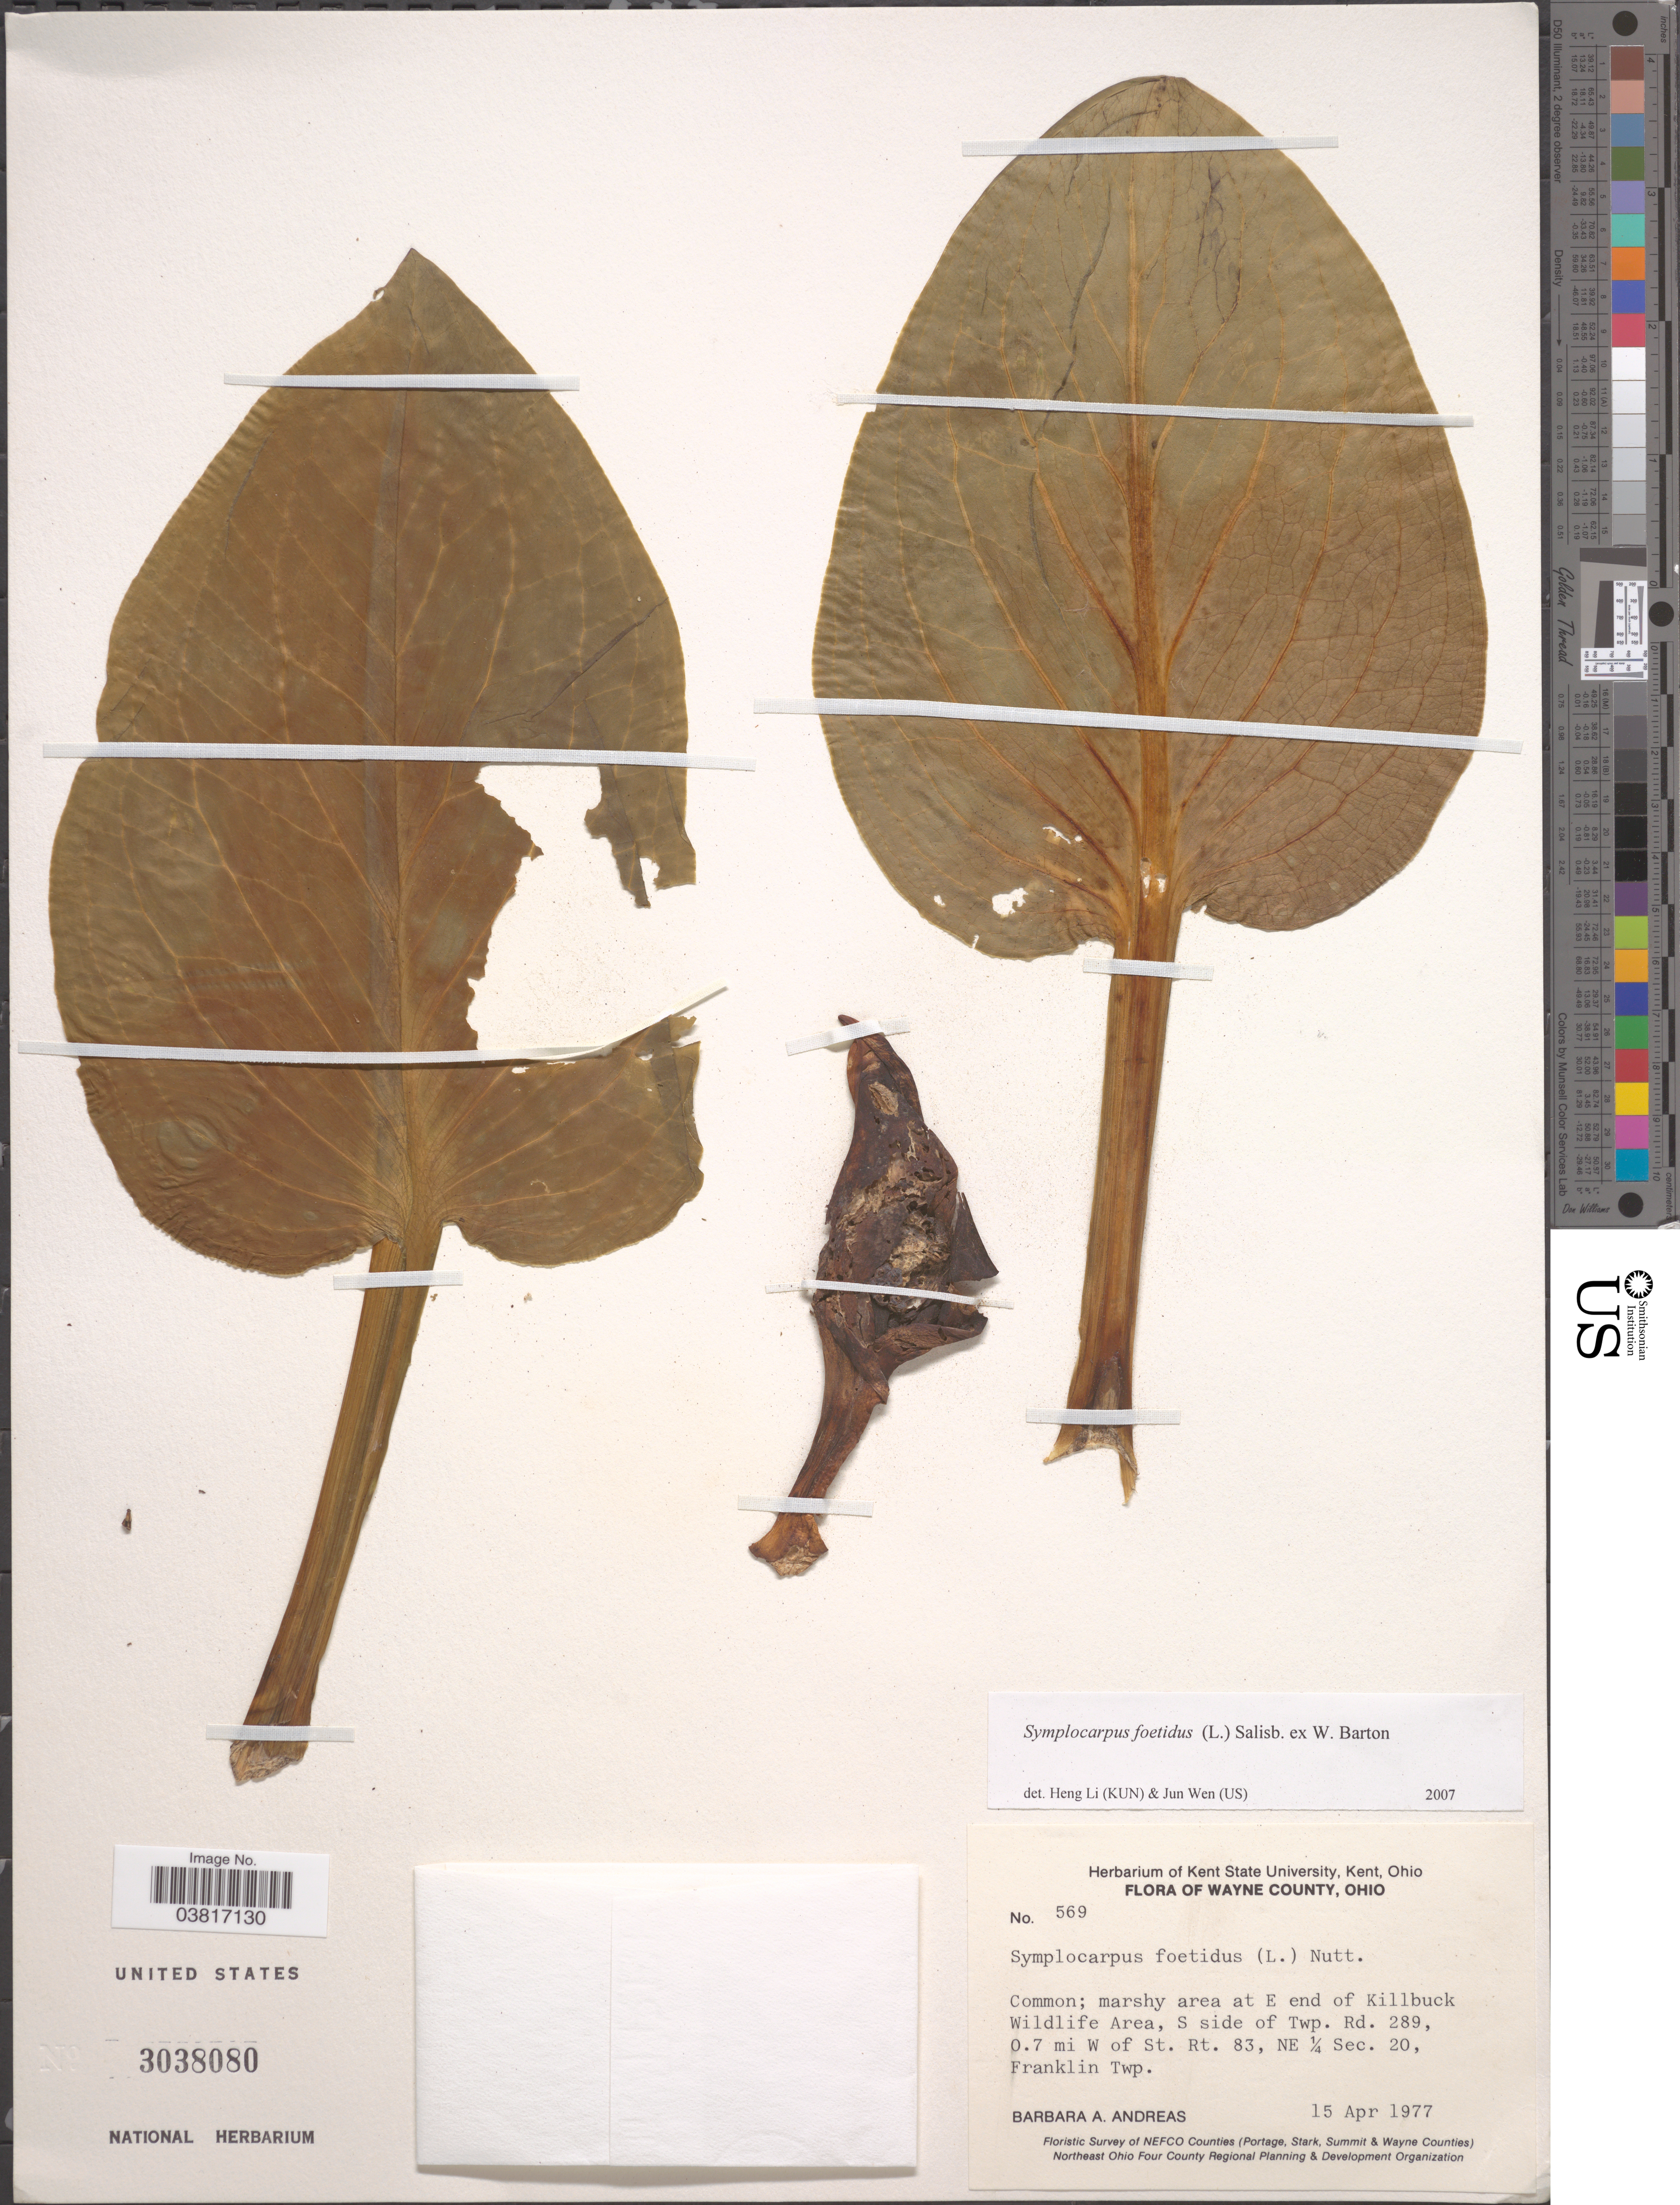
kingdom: Plantae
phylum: Tracheophyta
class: Liliopsida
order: Alismatales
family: Araceae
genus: Symplocarpus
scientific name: Symplocarpus foetidus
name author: (L.) W. Salisb. ex W.P.C. Barton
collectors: B. A. Andreas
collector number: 569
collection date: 1977-04-15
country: United States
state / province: Ohio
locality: Wayne County. Marshy area at E end of Killbuck Wildllife Area, S side of Twp. Rd. 289, 0.7 mi W of St. Rt. 83, NE ¼ Sec. 20, Franklin Twp.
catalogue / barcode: US 3038080